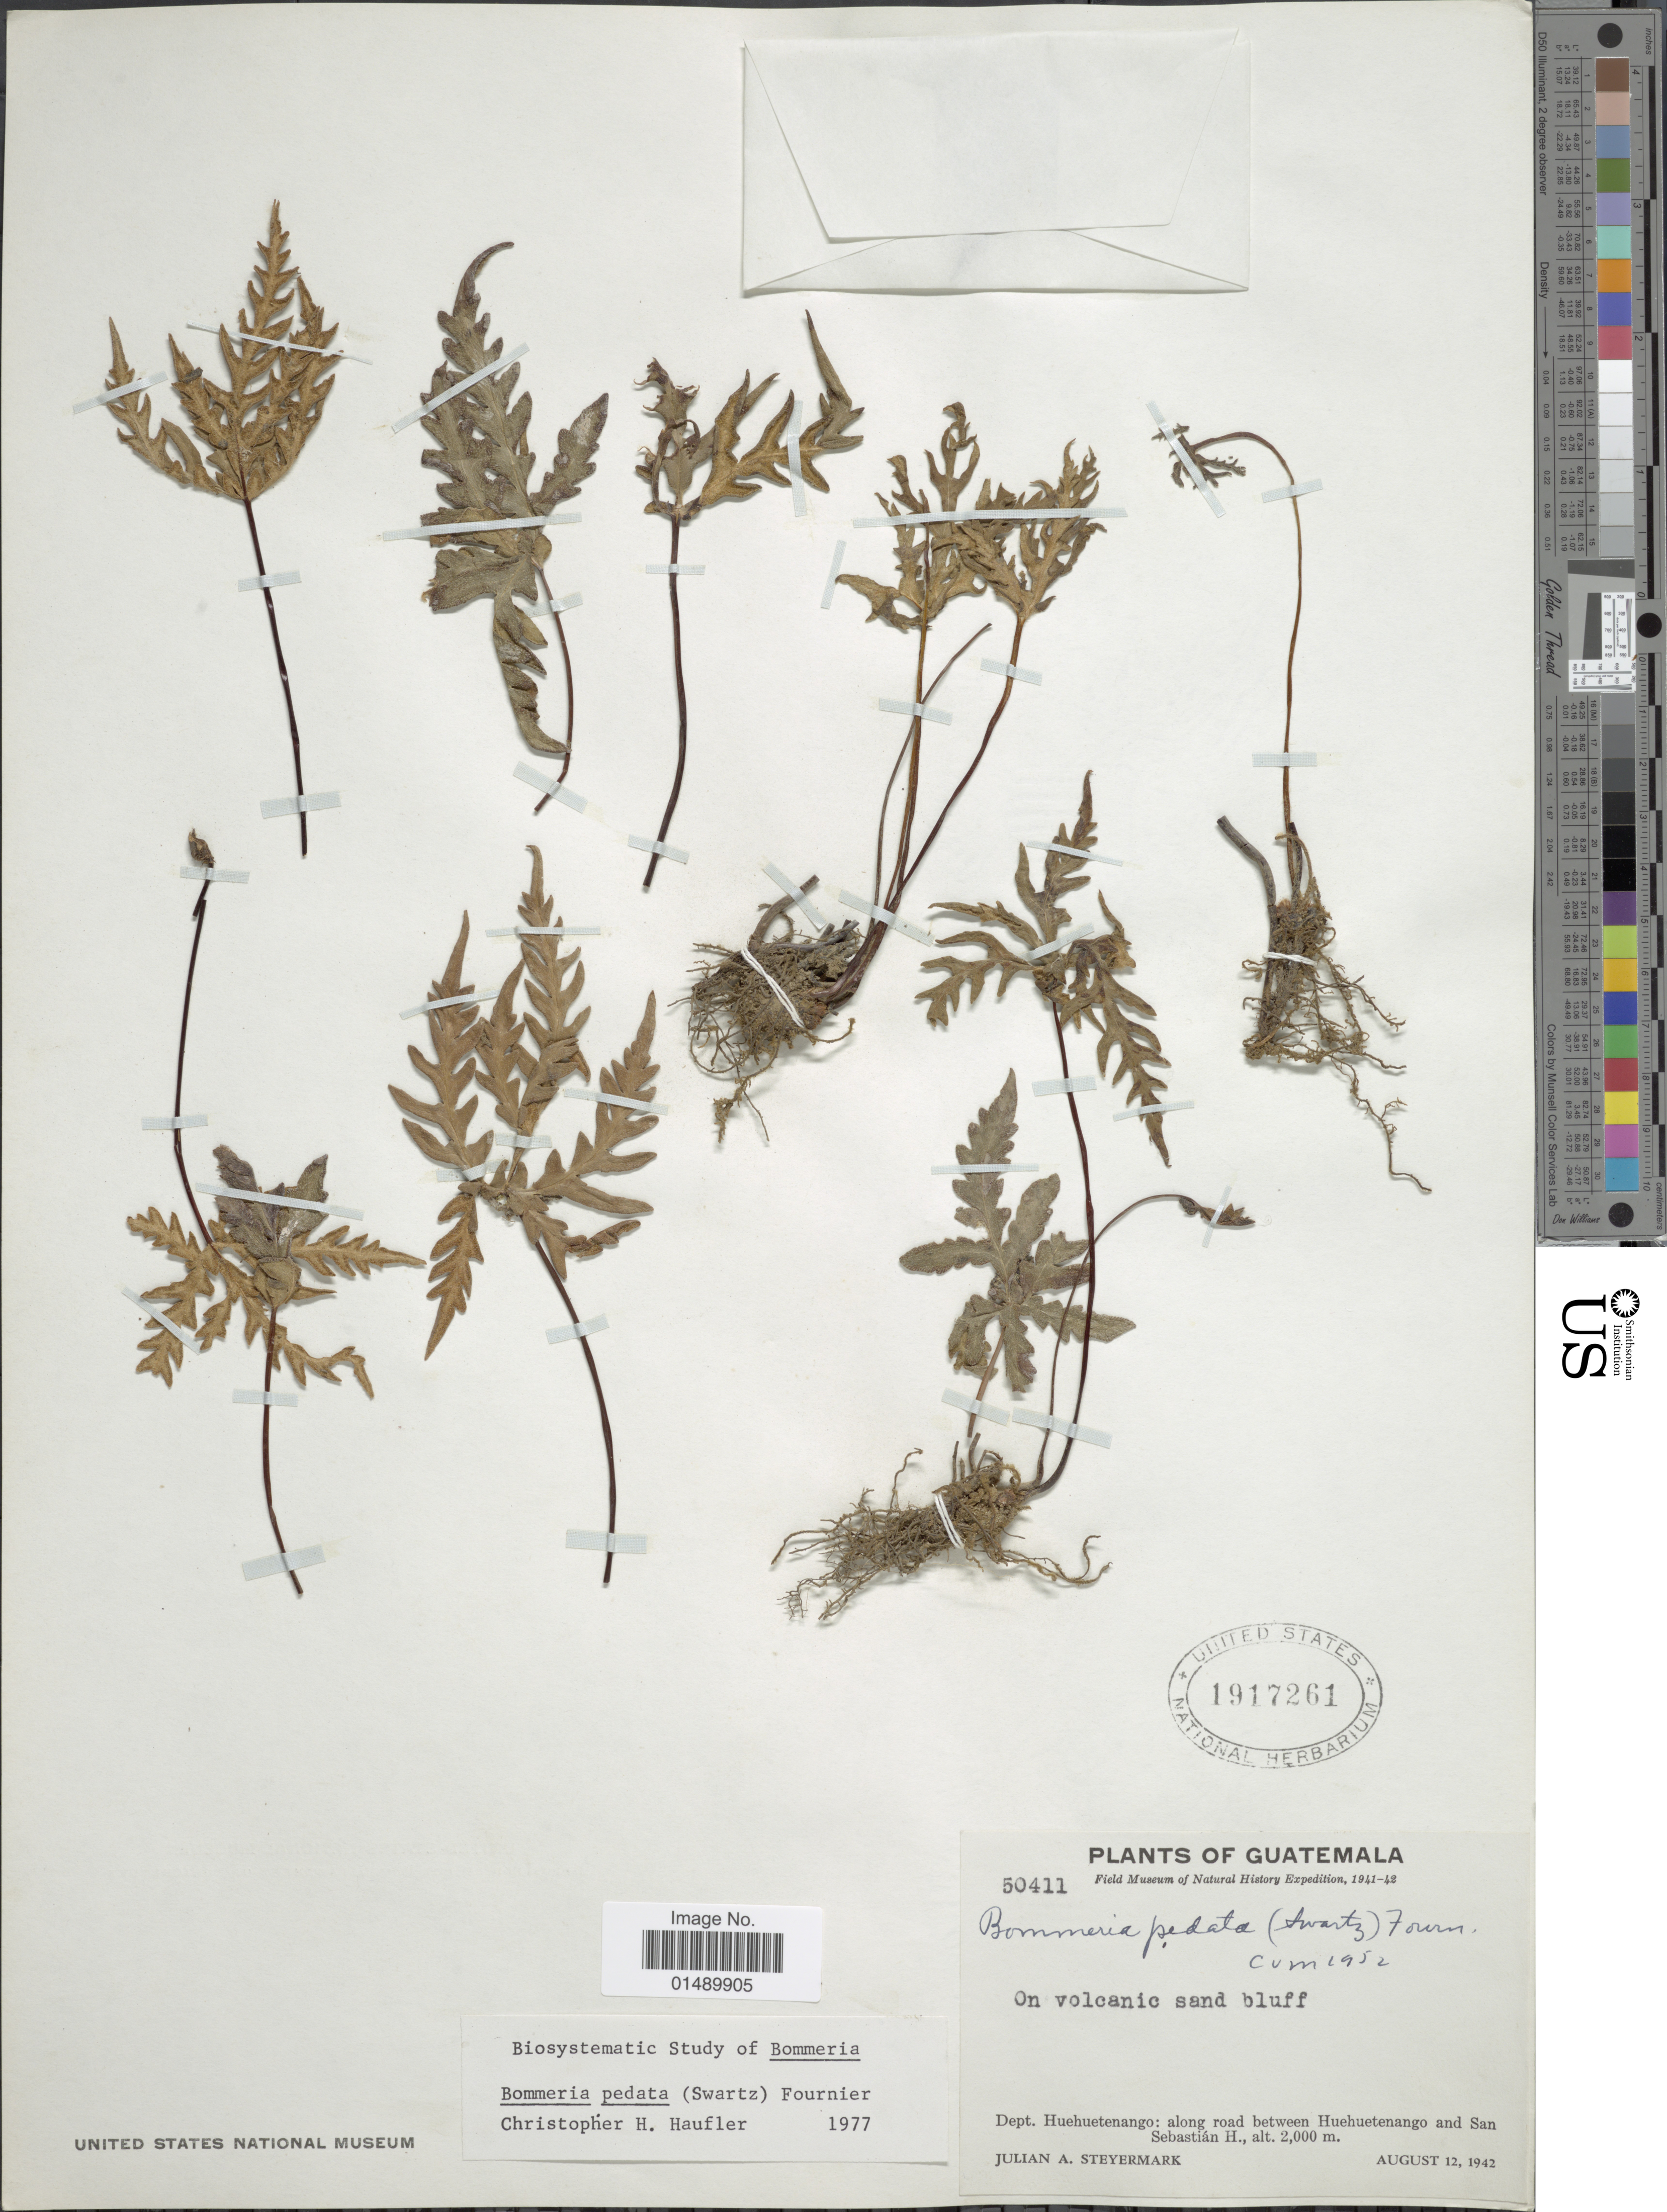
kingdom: Plantae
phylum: Tracheophyta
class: Polypodiopsida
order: Polypodiales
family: Pteridaceae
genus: Bommeria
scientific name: Bommeria pedata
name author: (Sw.) E. Fourn.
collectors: J. Steyermark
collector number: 50411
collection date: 1942-08-12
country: Guatemala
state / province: Huehuetenango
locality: Guatemala, Dept. Huehuetenago: along road between Huehuetenango and San Sebastian H.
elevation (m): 2000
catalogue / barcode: US 1917261